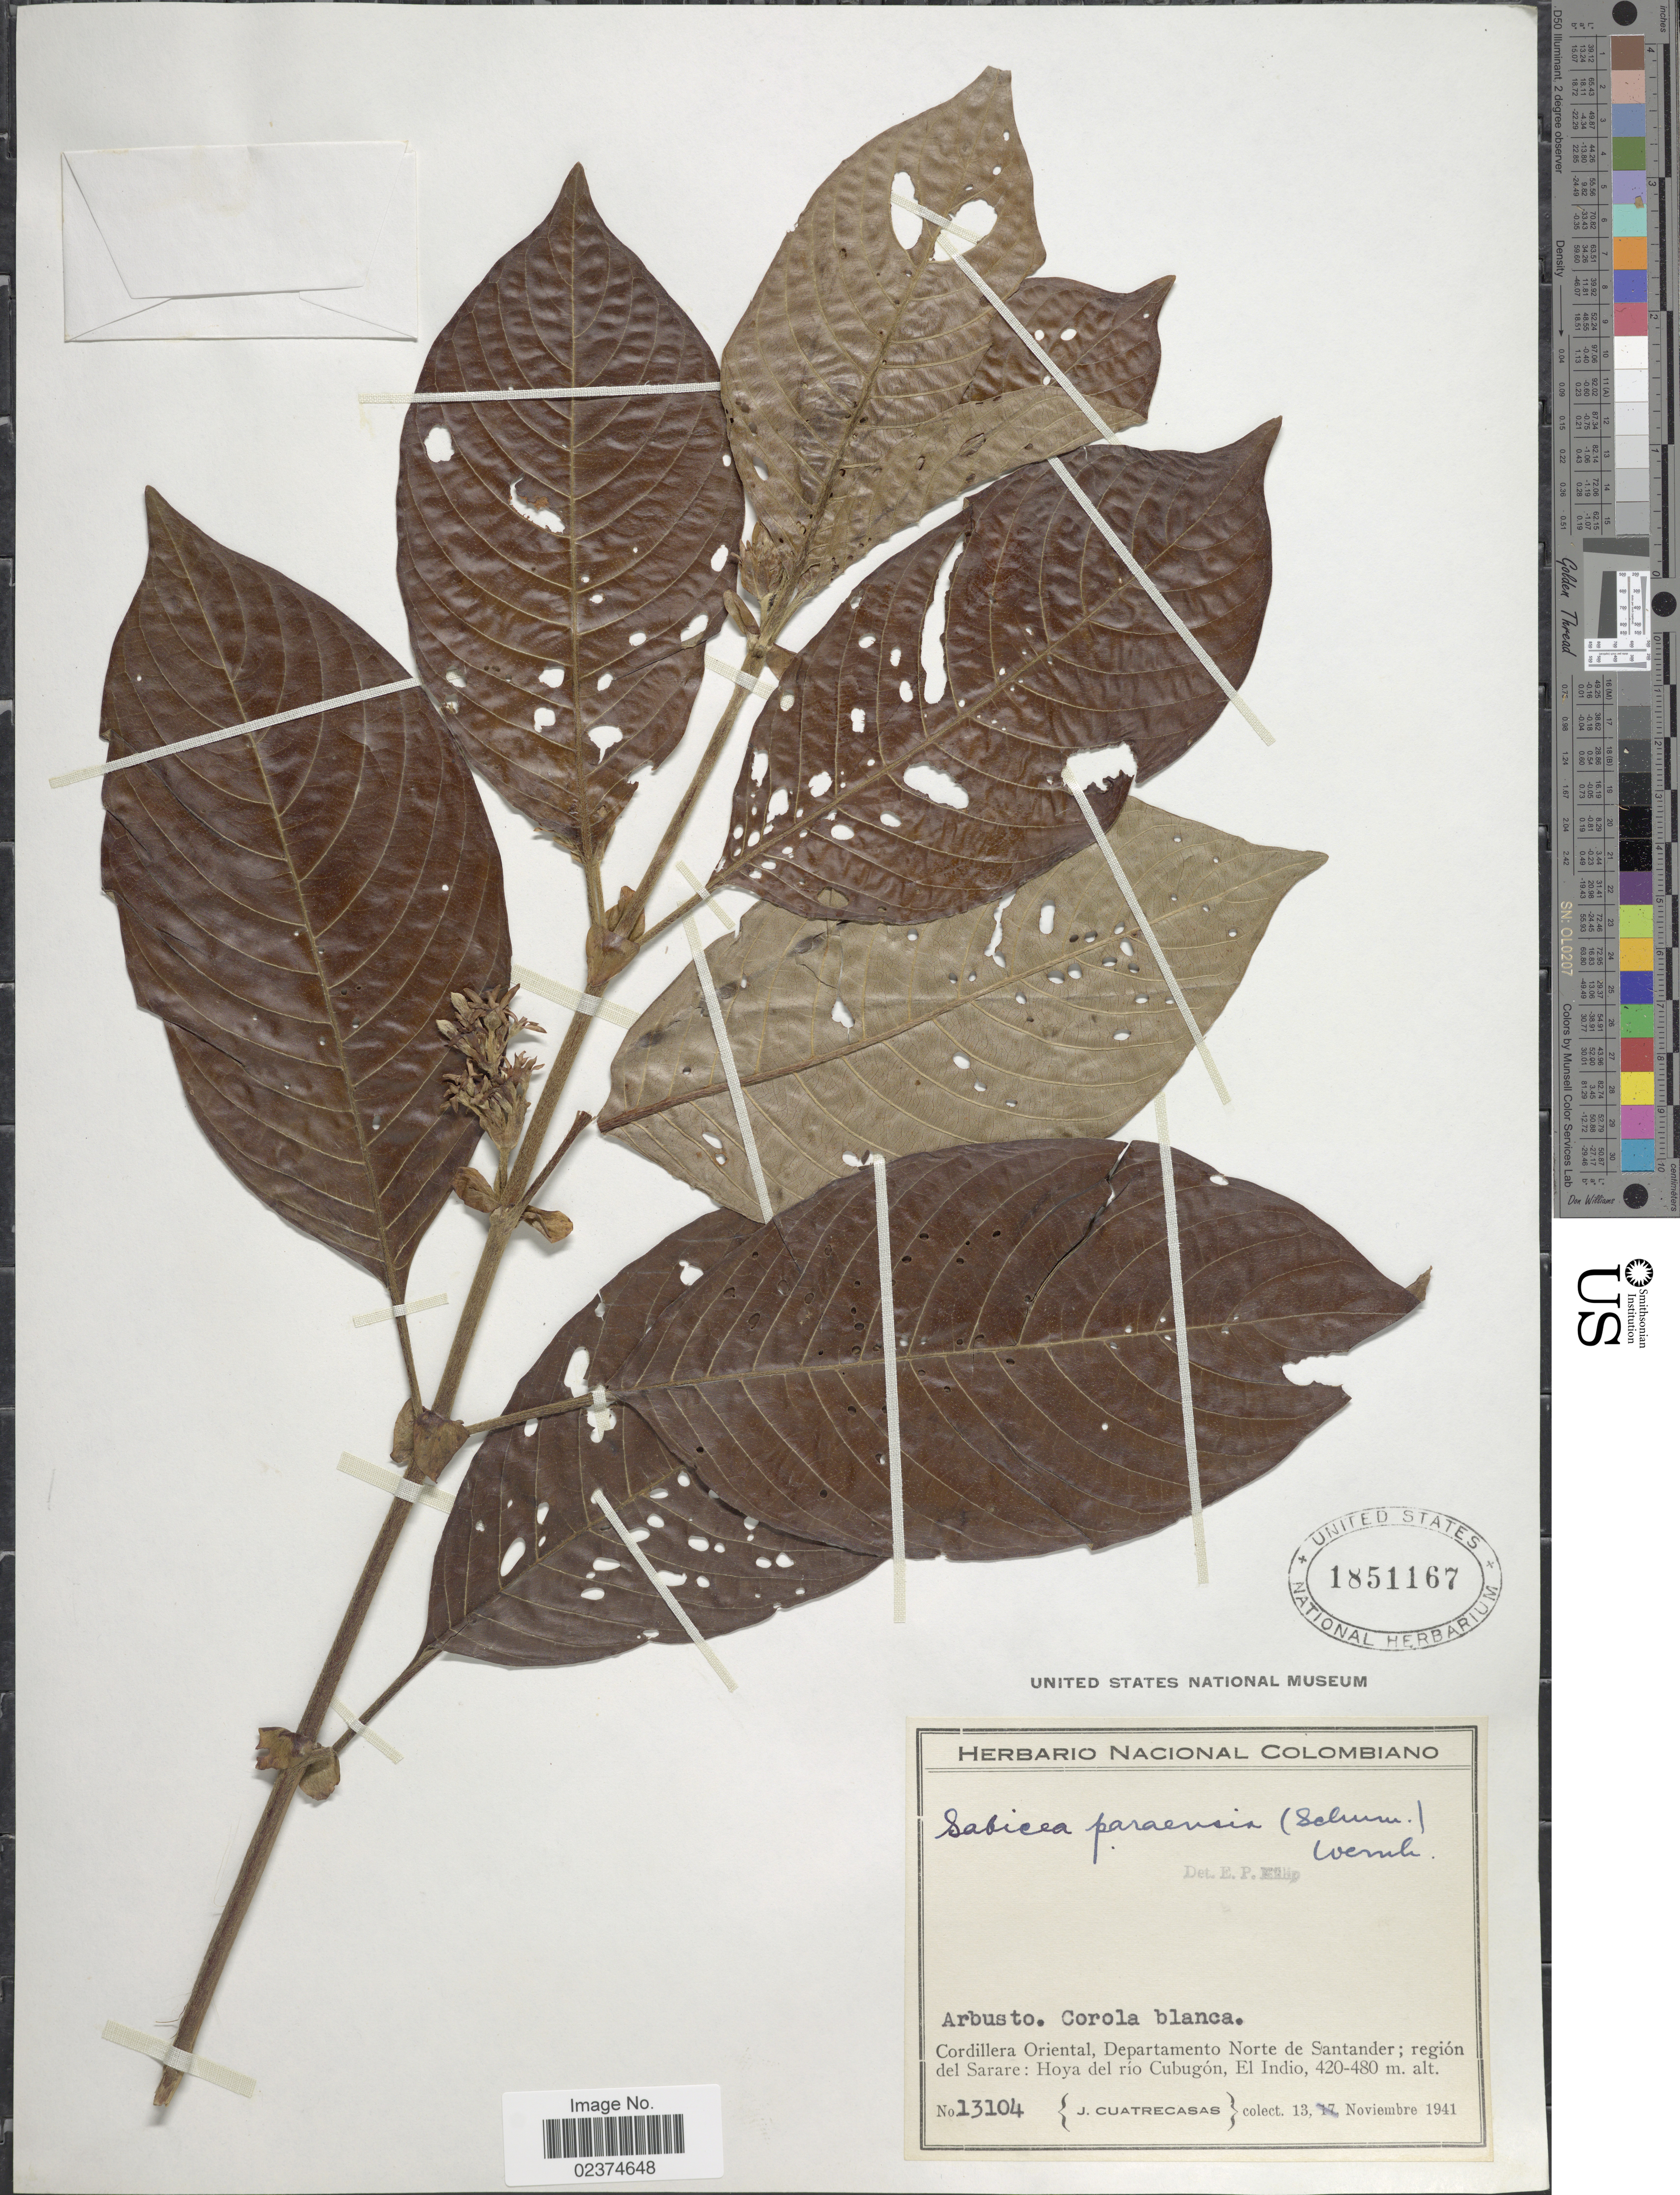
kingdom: Plantae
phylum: Tracheophyta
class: Magnoliopsida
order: Gentianales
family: Rubiaceae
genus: Sabicea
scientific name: Sabicea paraensis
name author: (K. Schum.) Wernham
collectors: J. Cuatrecasas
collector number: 13104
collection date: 1941-11-13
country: Colombia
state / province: Norte de Santander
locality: Cordillera Oriental, region del Sarare: Hoya del rio Cubugon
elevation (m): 420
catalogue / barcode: US 1851167